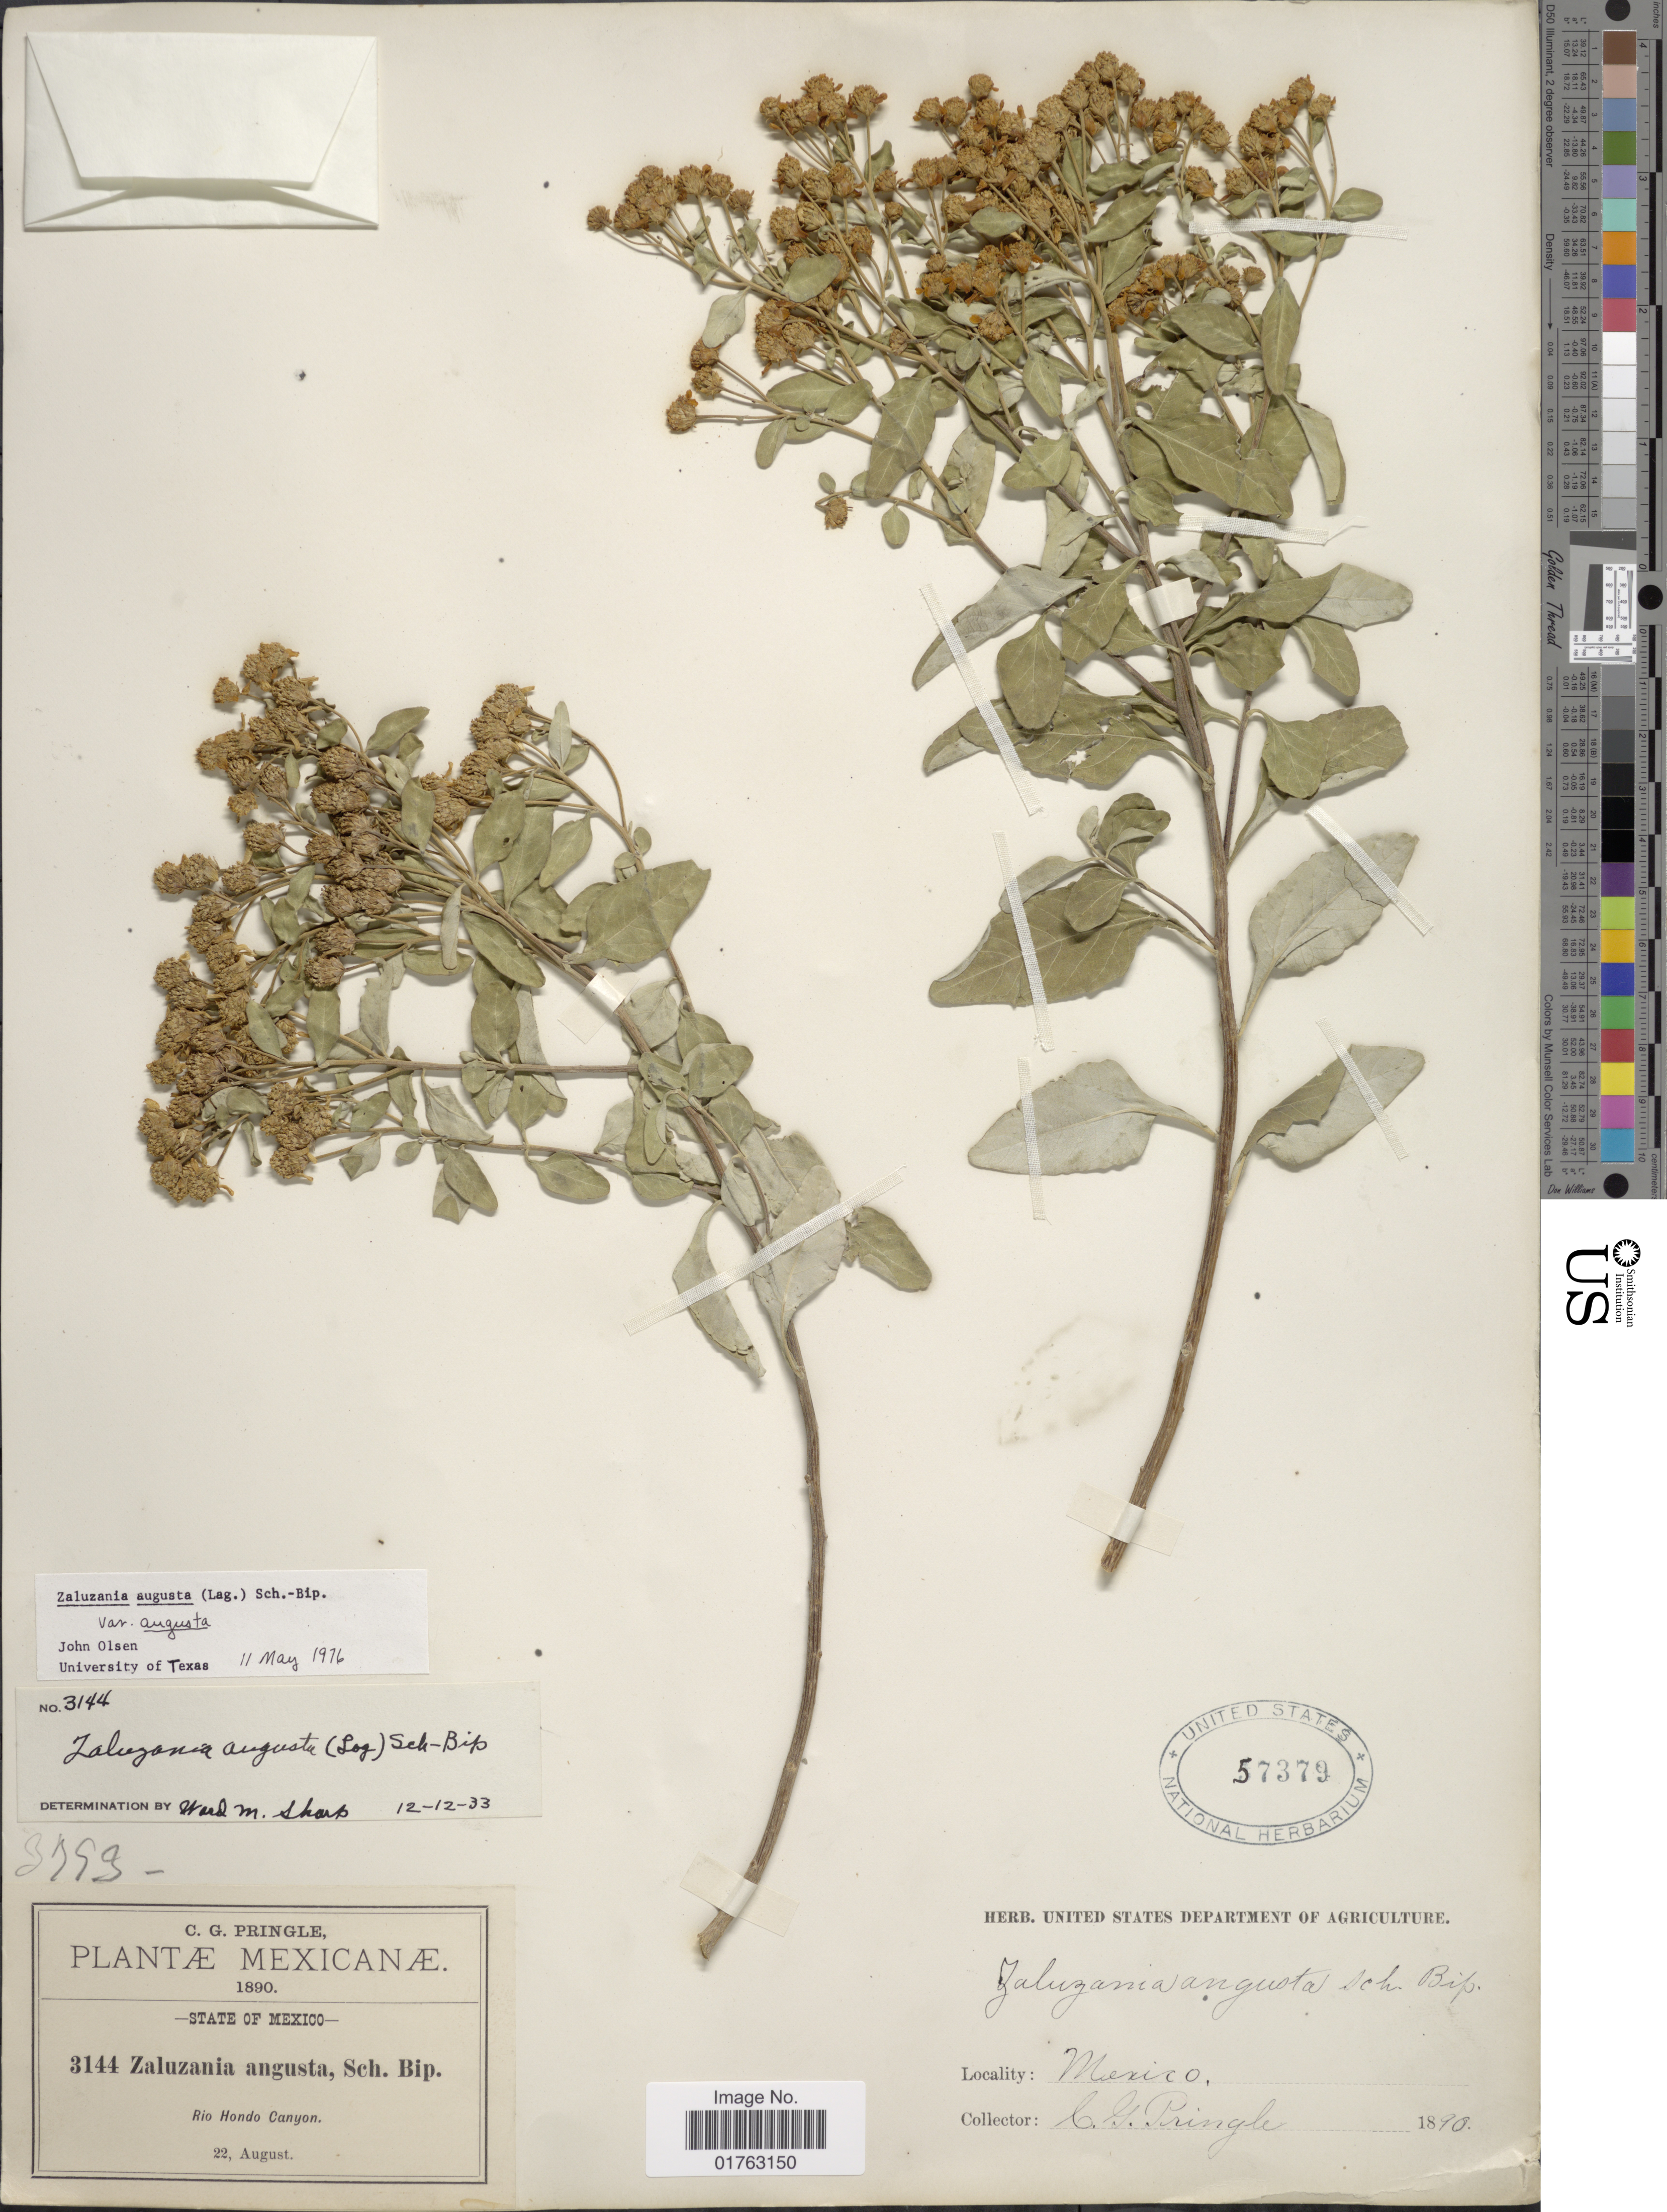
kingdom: Plantae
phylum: Tracheophyta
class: Magnoliopsida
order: Asterales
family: Asteraceae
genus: Zaluzania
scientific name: Zaluzania angusta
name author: (Lag.) Sch. Bip.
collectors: C. G. Pringle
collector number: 3144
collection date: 1890-08-22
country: Mexico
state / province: México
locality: Rio Hondo Canyon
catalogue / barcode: US 57379